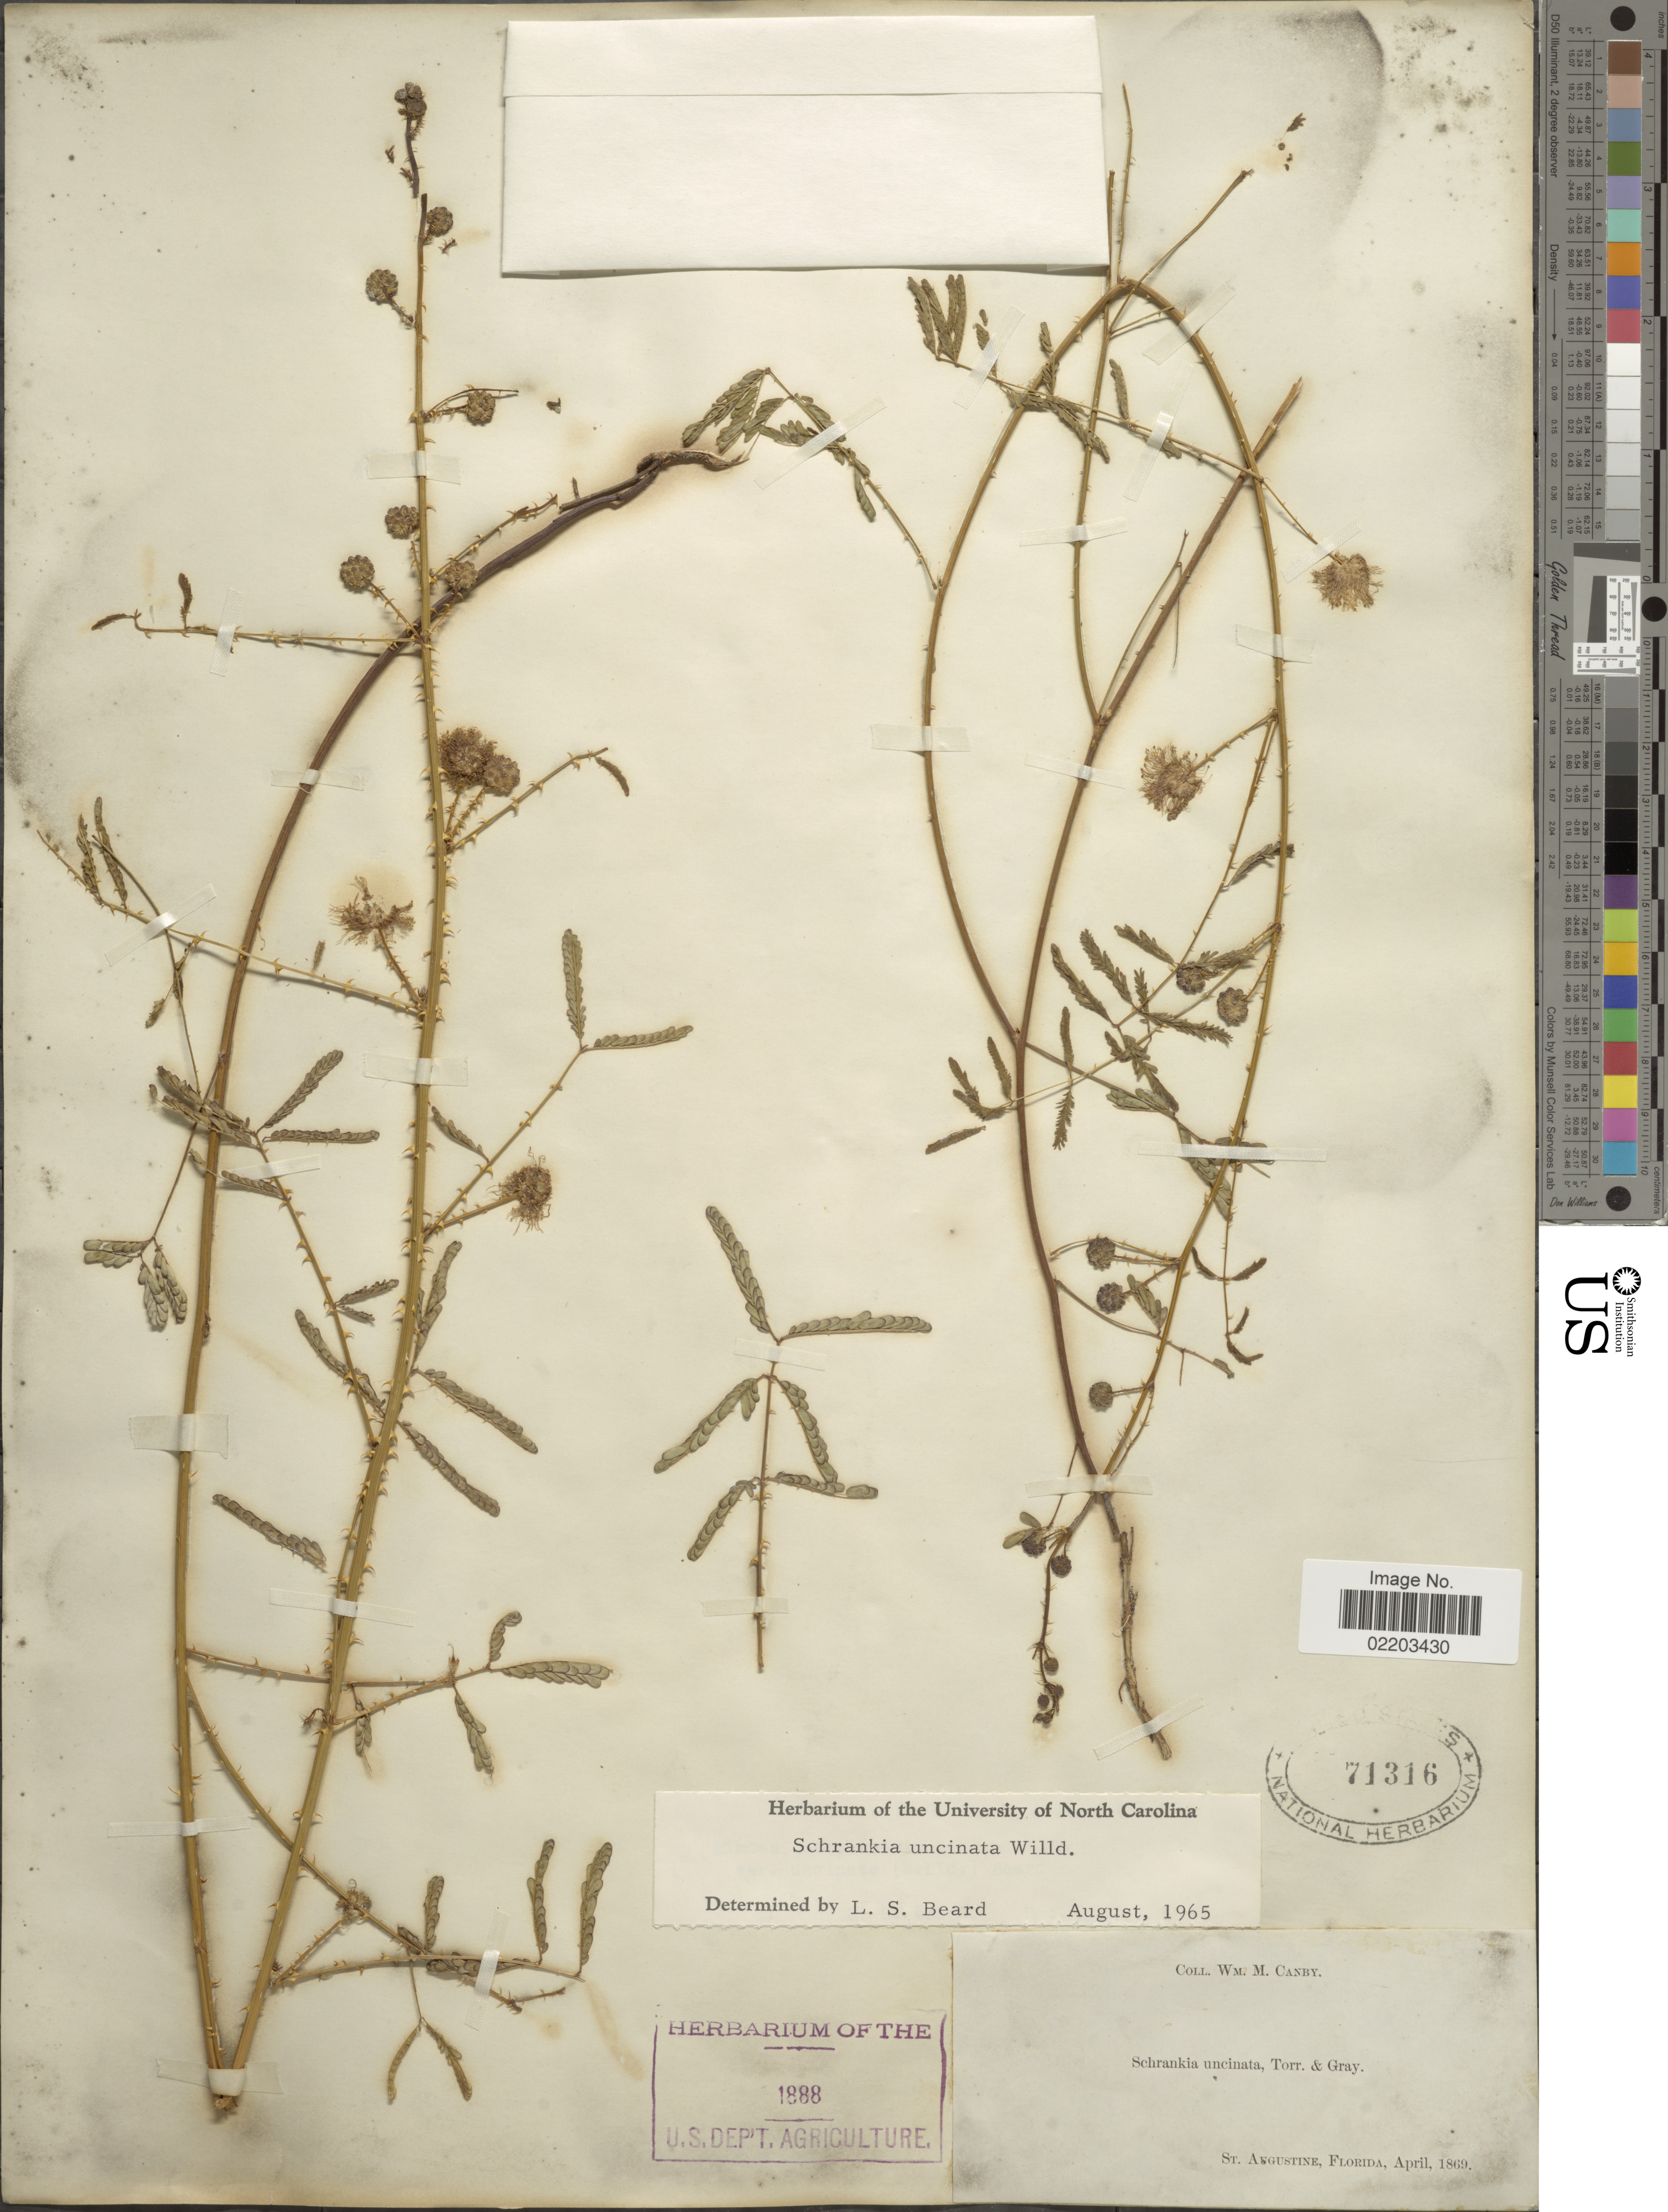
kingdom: Plantae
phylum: Tracheophyta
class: Magnoliopsida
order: Fabales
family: Fabaceae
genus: Mimosa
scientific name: Mimosa floridana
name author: (Chapm.) Weakley & Flores-Cruz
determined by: Strong, M. T., (US), Smithsonian Institution - National Museum of Natural History (UNITED STATES)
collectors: W. M. Canby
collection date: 1869-04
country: United States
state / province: Florida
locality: St Augustine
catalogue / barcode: US 71316